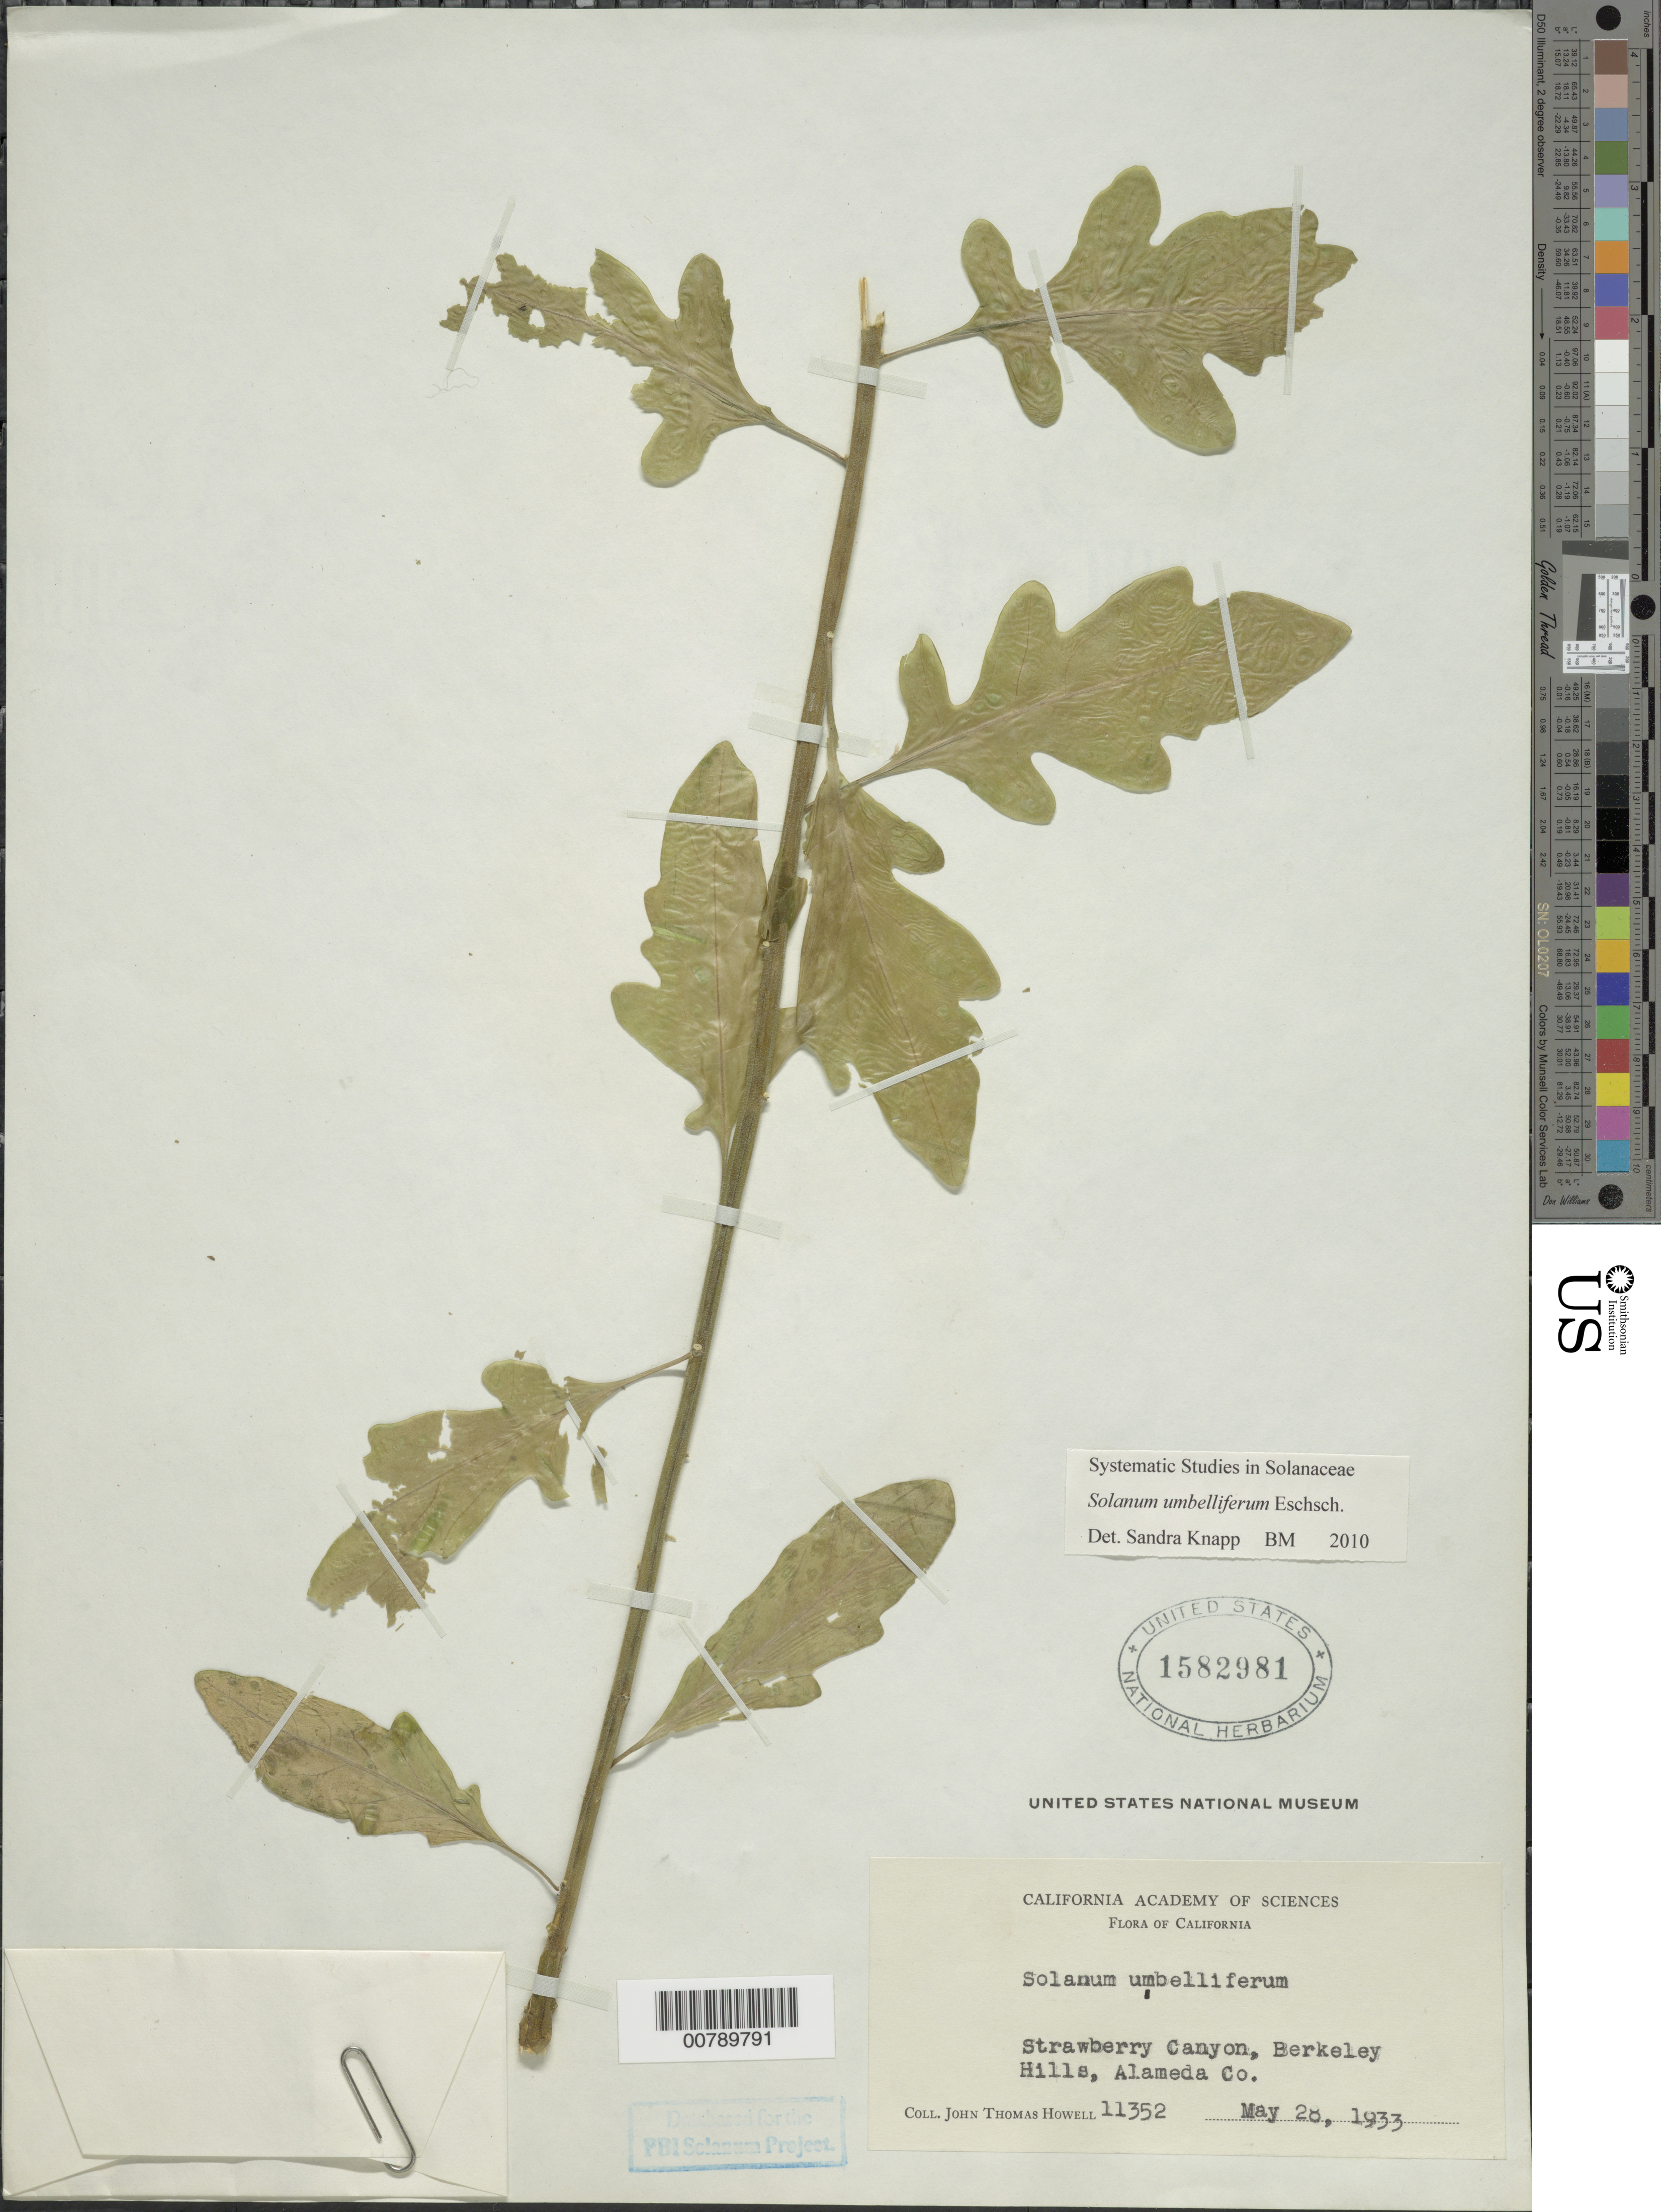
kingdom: Plantae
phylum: Tracheophyta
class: Magnoliopsida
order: Solanales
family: Solanaceae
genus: Solanum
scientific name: Solanum umbelliferum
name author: Eschsch.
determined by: Knapp, S. D.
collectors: J. T. Howell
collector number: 11352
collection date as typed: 28 May 1933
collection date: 1933-05-28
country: United States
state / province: California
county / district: Alameda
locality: Strawberry Canyon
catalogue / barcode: US 1582981